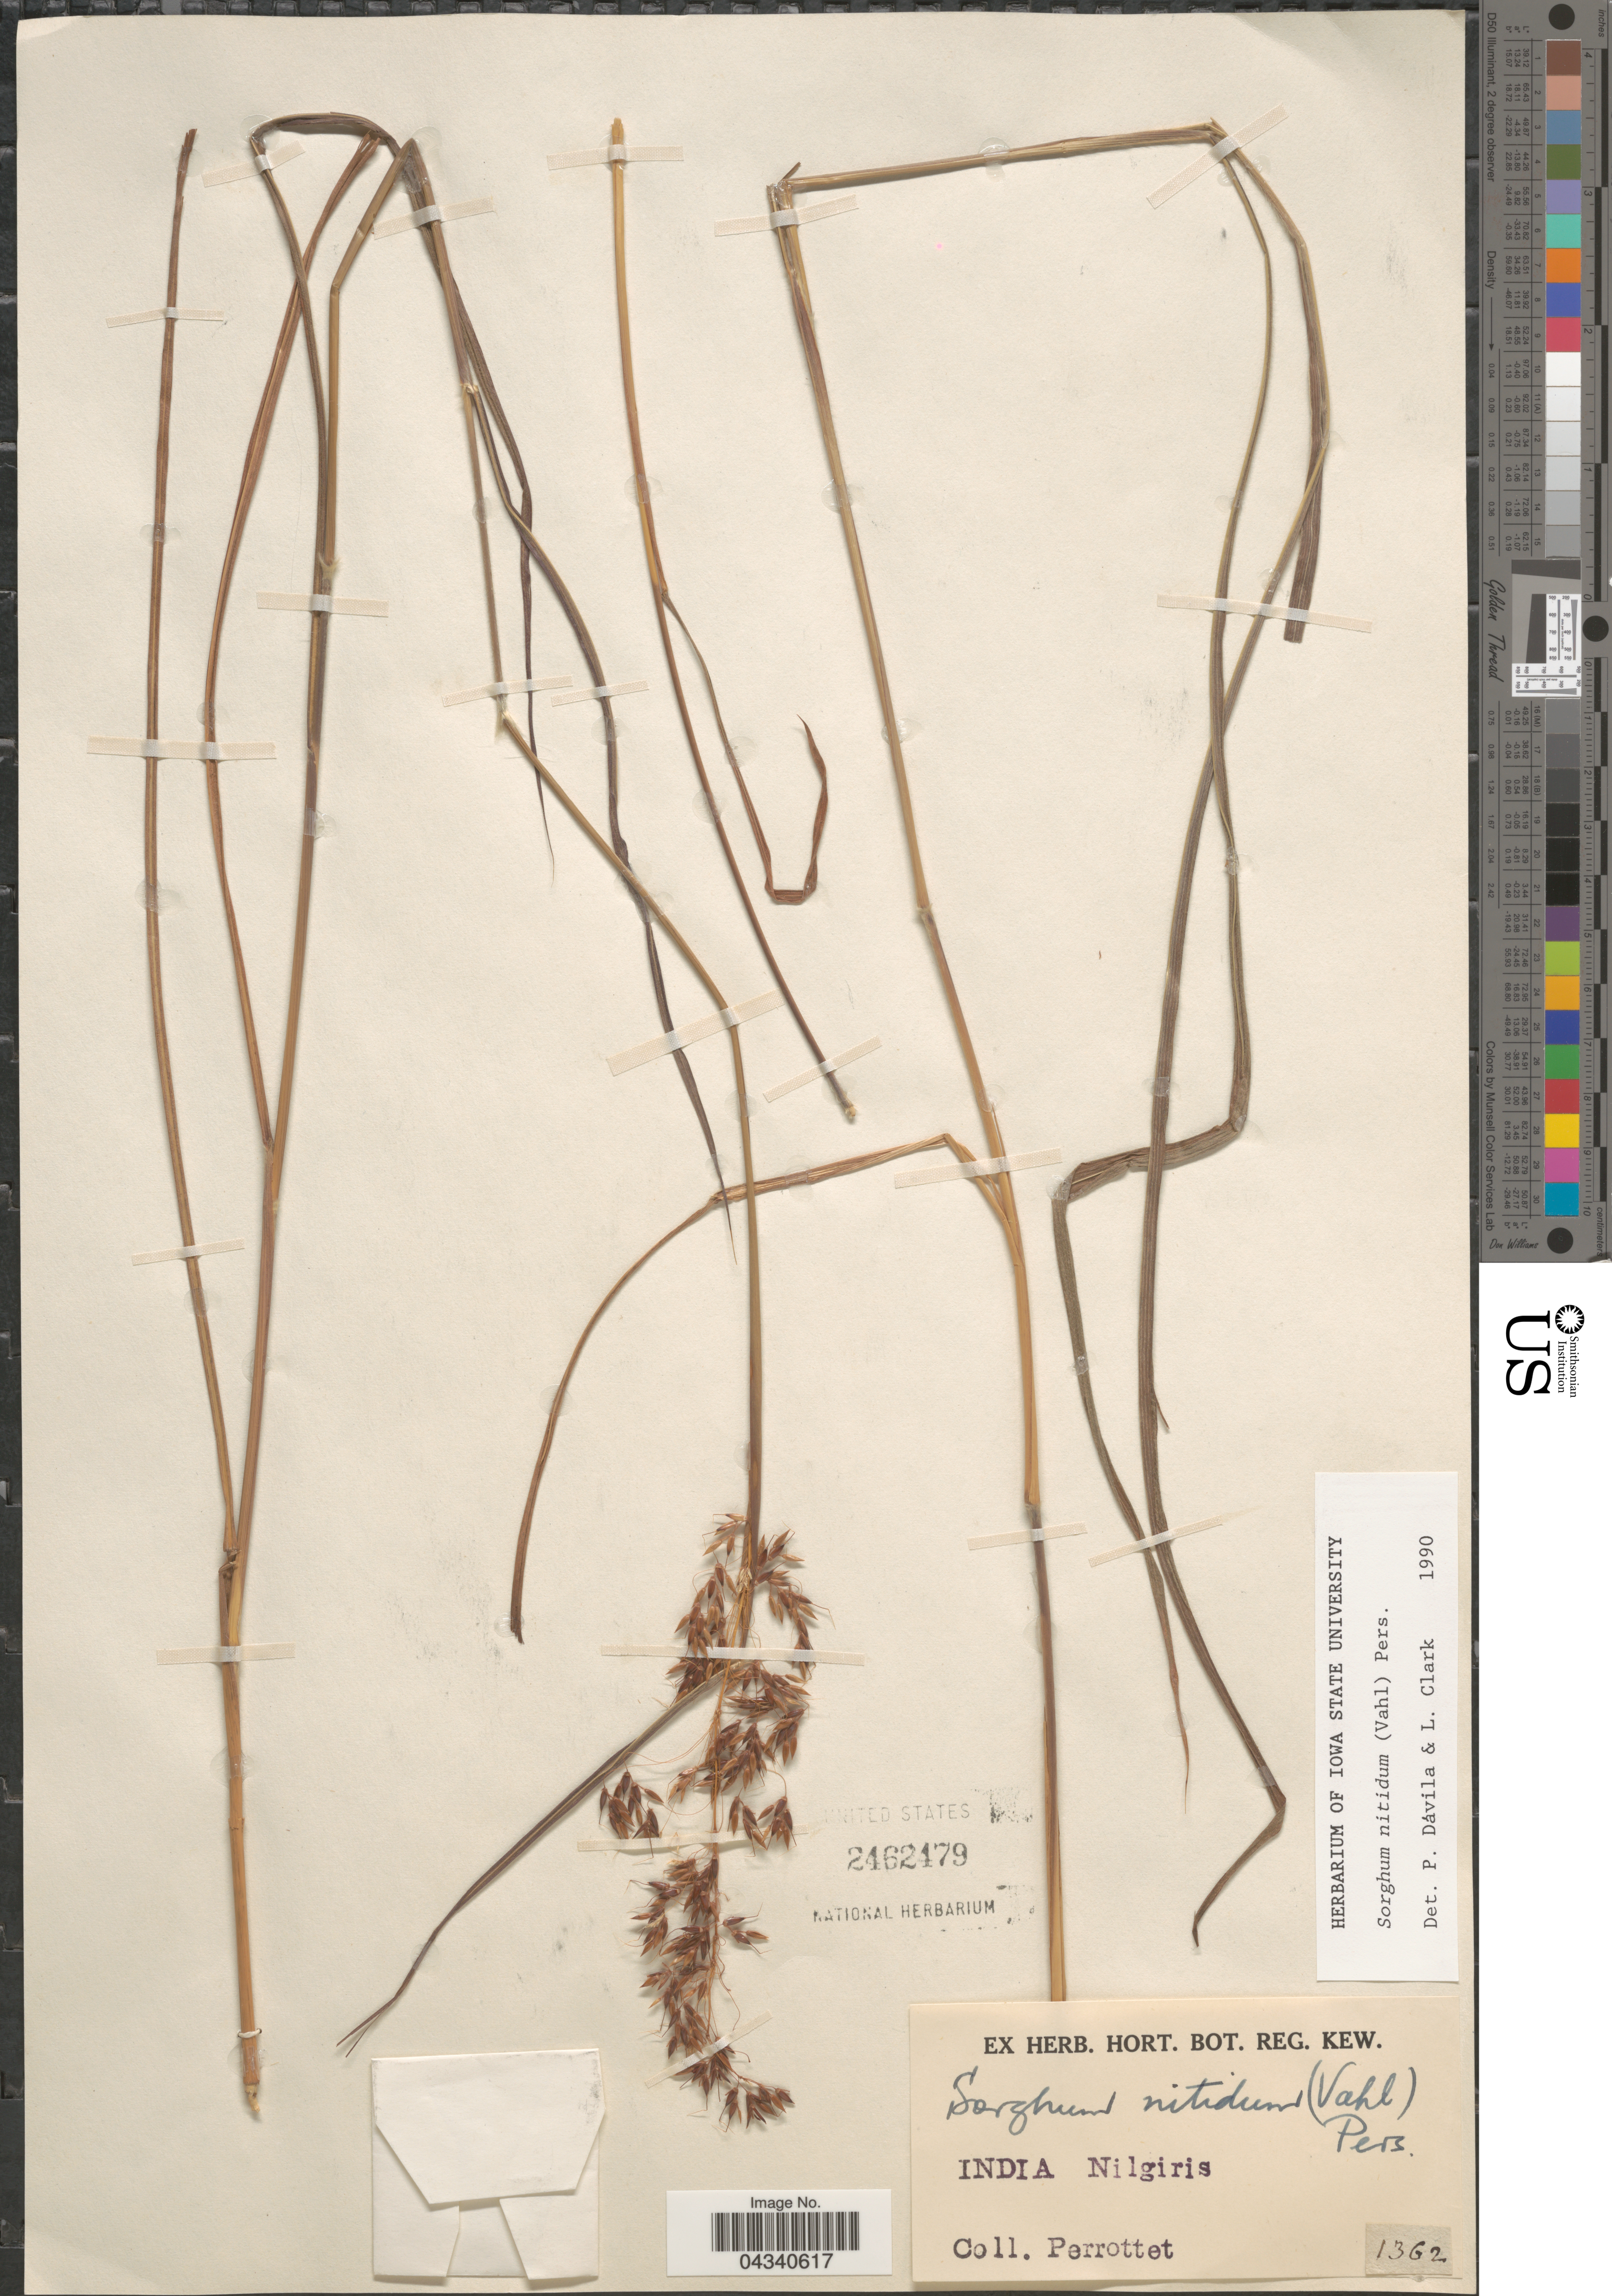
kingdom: Plantae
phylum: Tracheophyta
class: Liliopsida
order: Poales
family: Poaceae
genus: Sorghum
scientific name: Sorghum nitidum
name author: (Vahl) Pers.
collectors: Perrottet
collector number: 1362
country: India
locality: Nilgiris.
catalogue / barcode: US 2462479